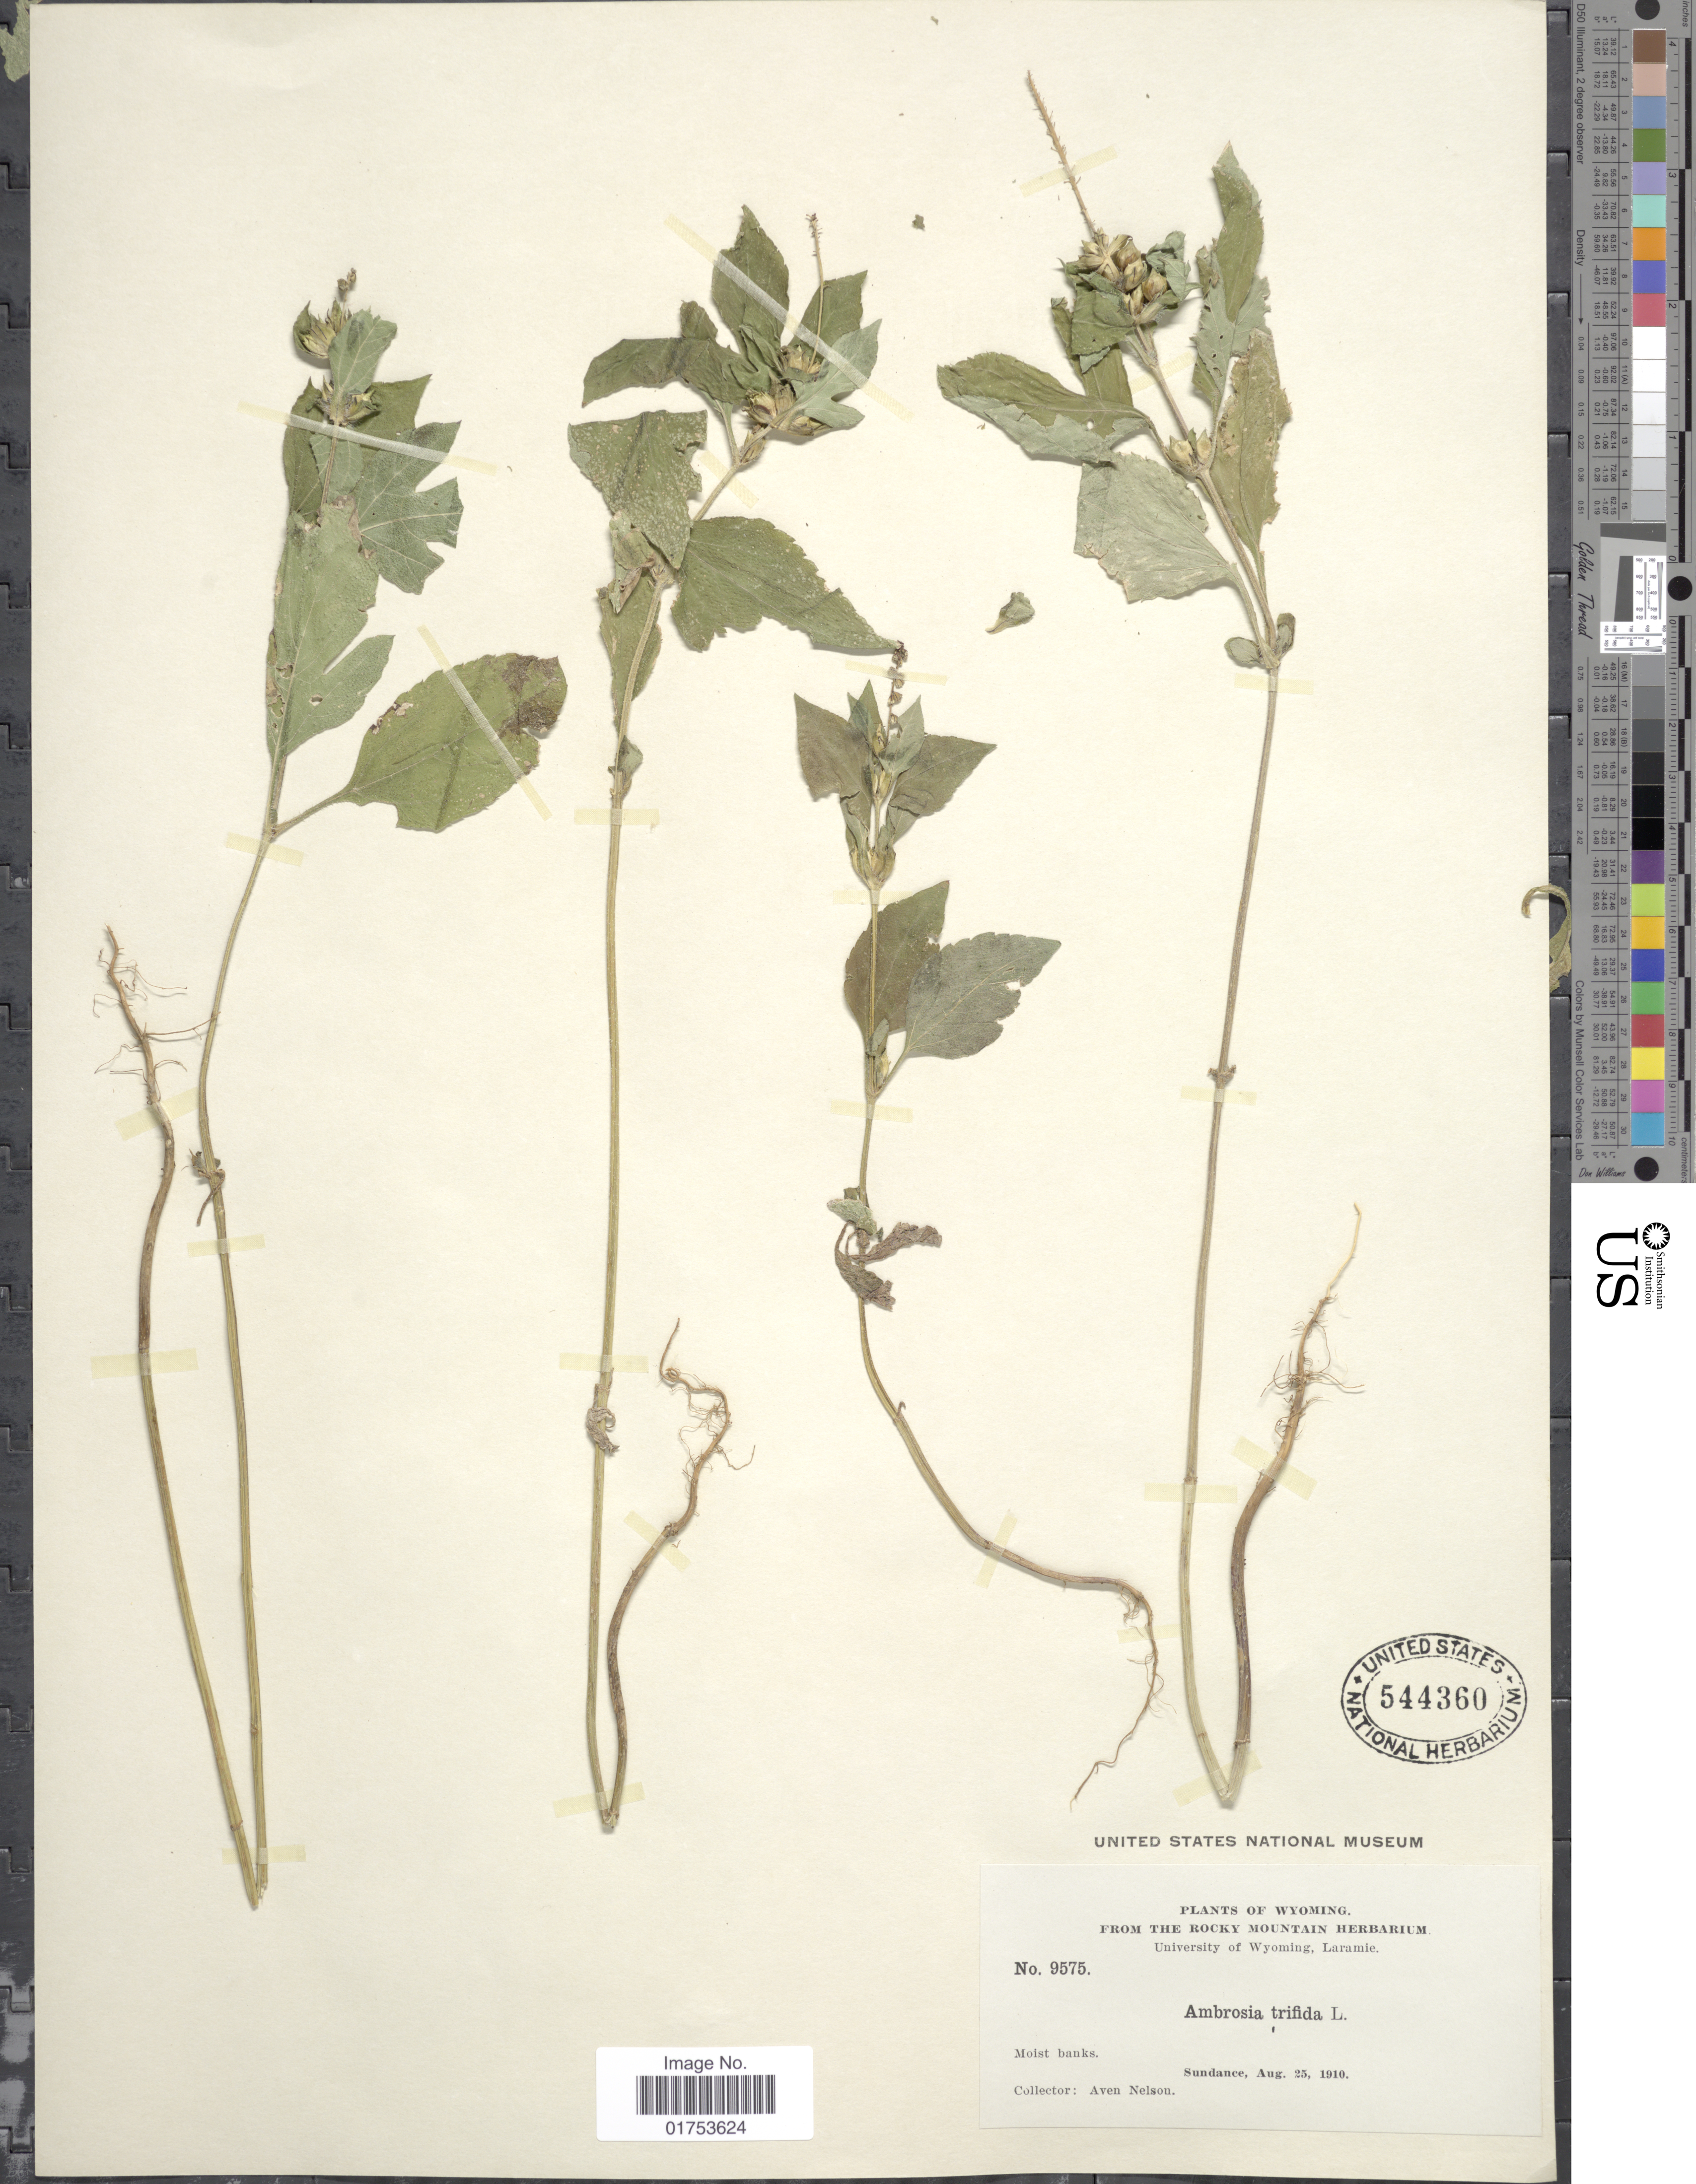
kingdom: Plantae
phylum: Tracheophyta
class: Magnoliopsida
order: Asterales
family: Asteraceae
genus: Ambrosia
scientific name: Ambrosia trifida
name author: L.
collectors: A. Nelson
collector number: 9575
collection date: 1910-08-25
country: United States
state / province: Wyoming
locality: Sundance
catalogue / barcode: US 544360